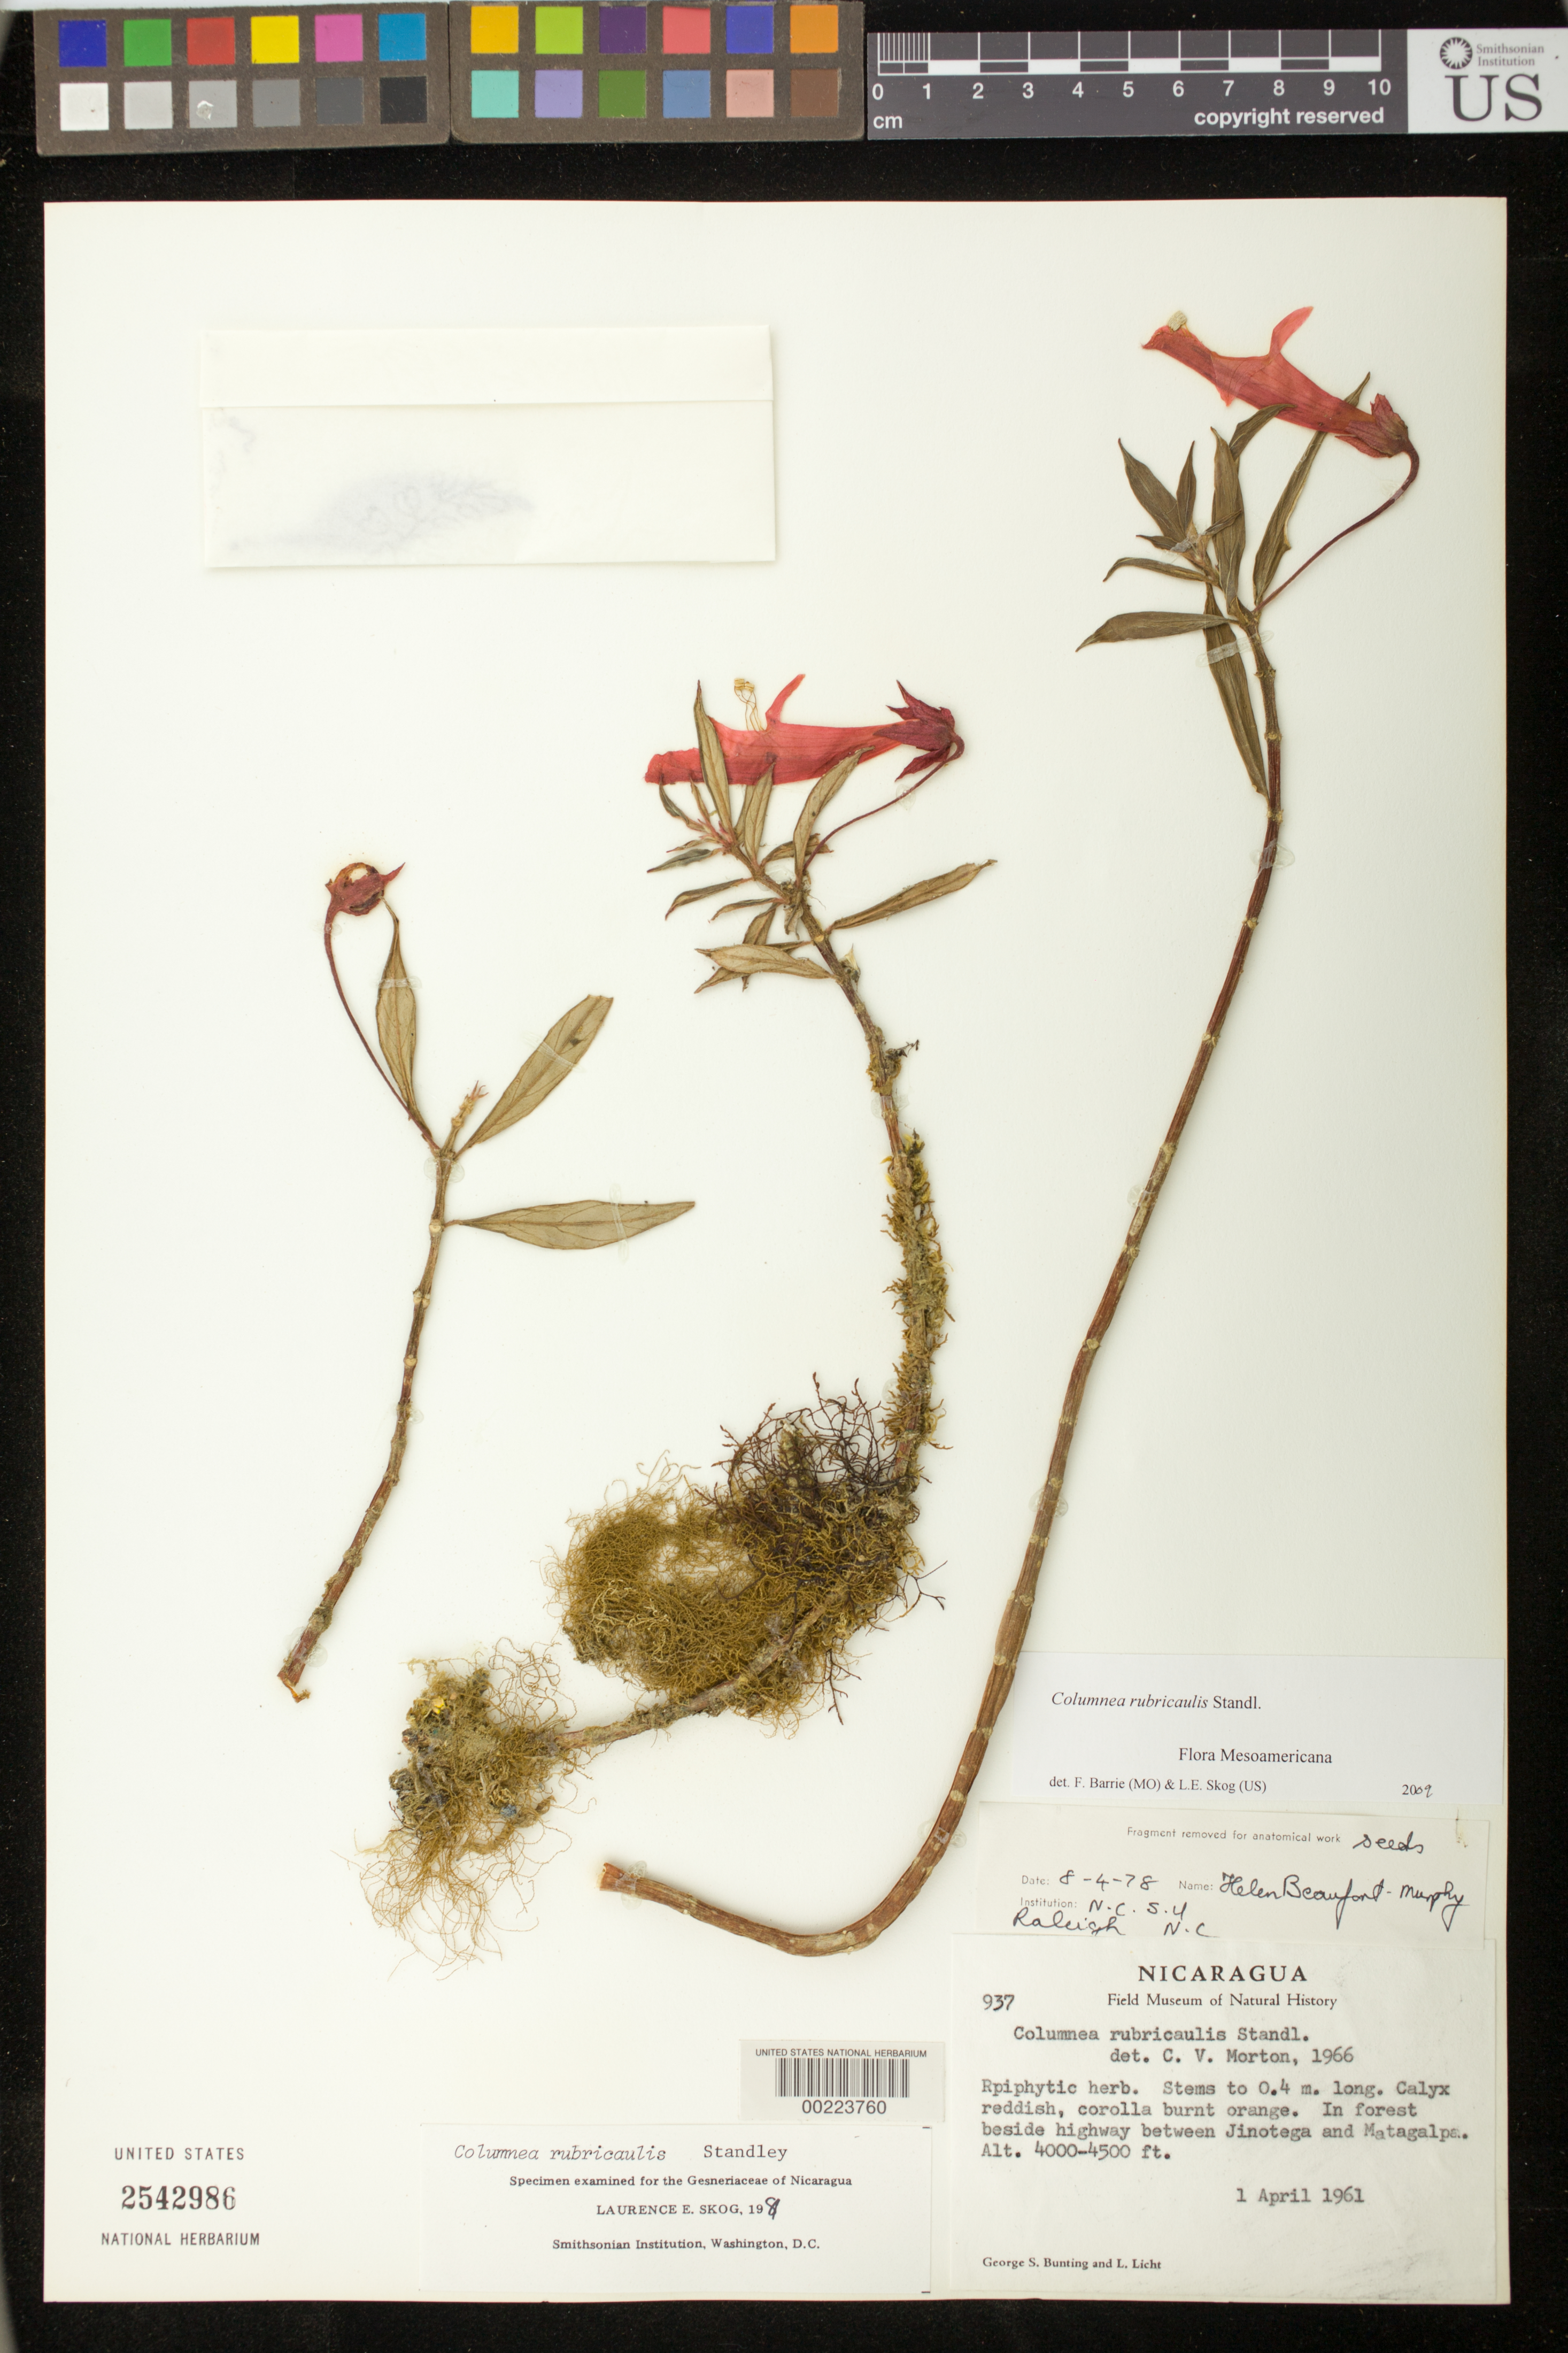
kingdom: Plantae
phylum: Tracheophyta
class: Magnoliopsida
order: Lamiales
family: Gesneriaceae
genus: Columnea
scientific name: Columnea rubricaulis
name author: Standl.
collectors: G. S. Bunting & L. Licht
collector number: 937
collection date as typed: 01 Apr 1961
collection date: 1961-04-01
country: Nicaragua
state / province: Jinotega / Matagalpa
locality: Beside highway between Jinotega and Matagalpa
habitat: In forest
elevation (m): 1219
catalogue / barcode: US 2542986